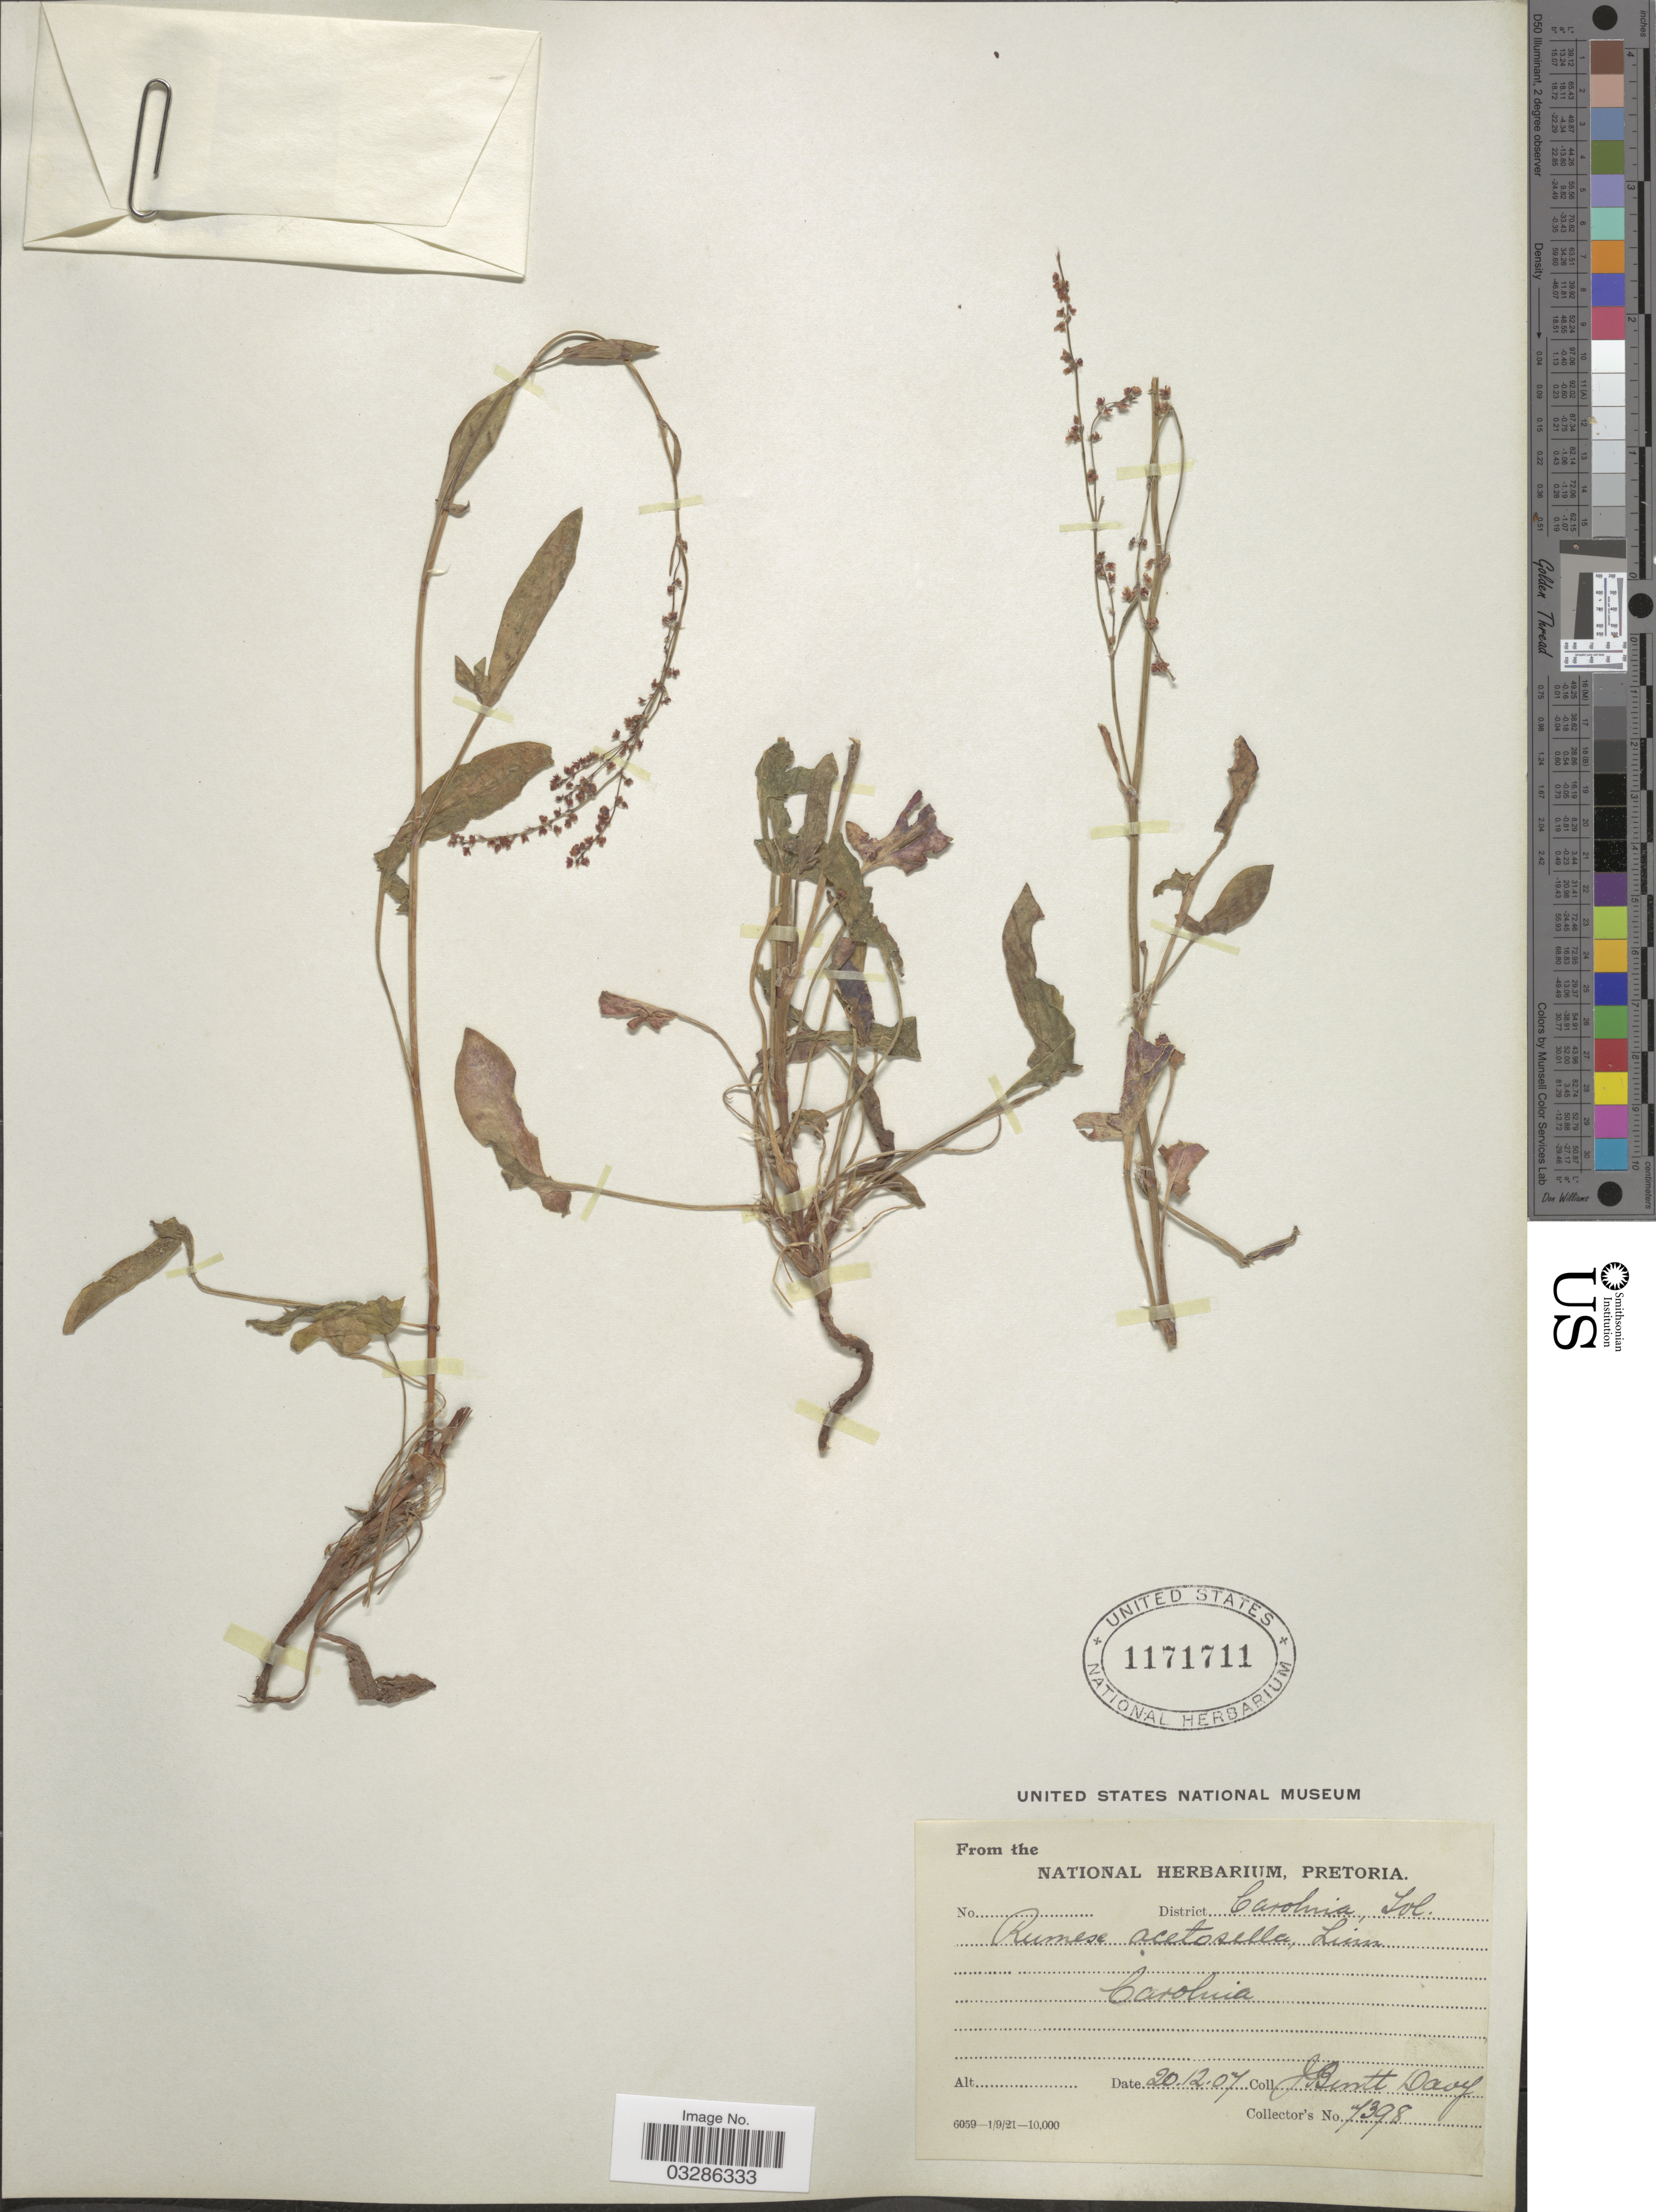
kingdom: Plantae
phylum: Tracheophyta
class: Magnoliopsida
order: Caryophyllales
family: Polygonaceae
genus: Rumex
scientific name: Rumex acetosella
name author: L.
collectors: J. Burtt Davy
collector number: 7398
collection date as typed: Transcribed d/m/y: 20/12/7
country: South Africa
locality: District Carolina, Tvl. Carolina.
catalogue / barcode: US 1171711